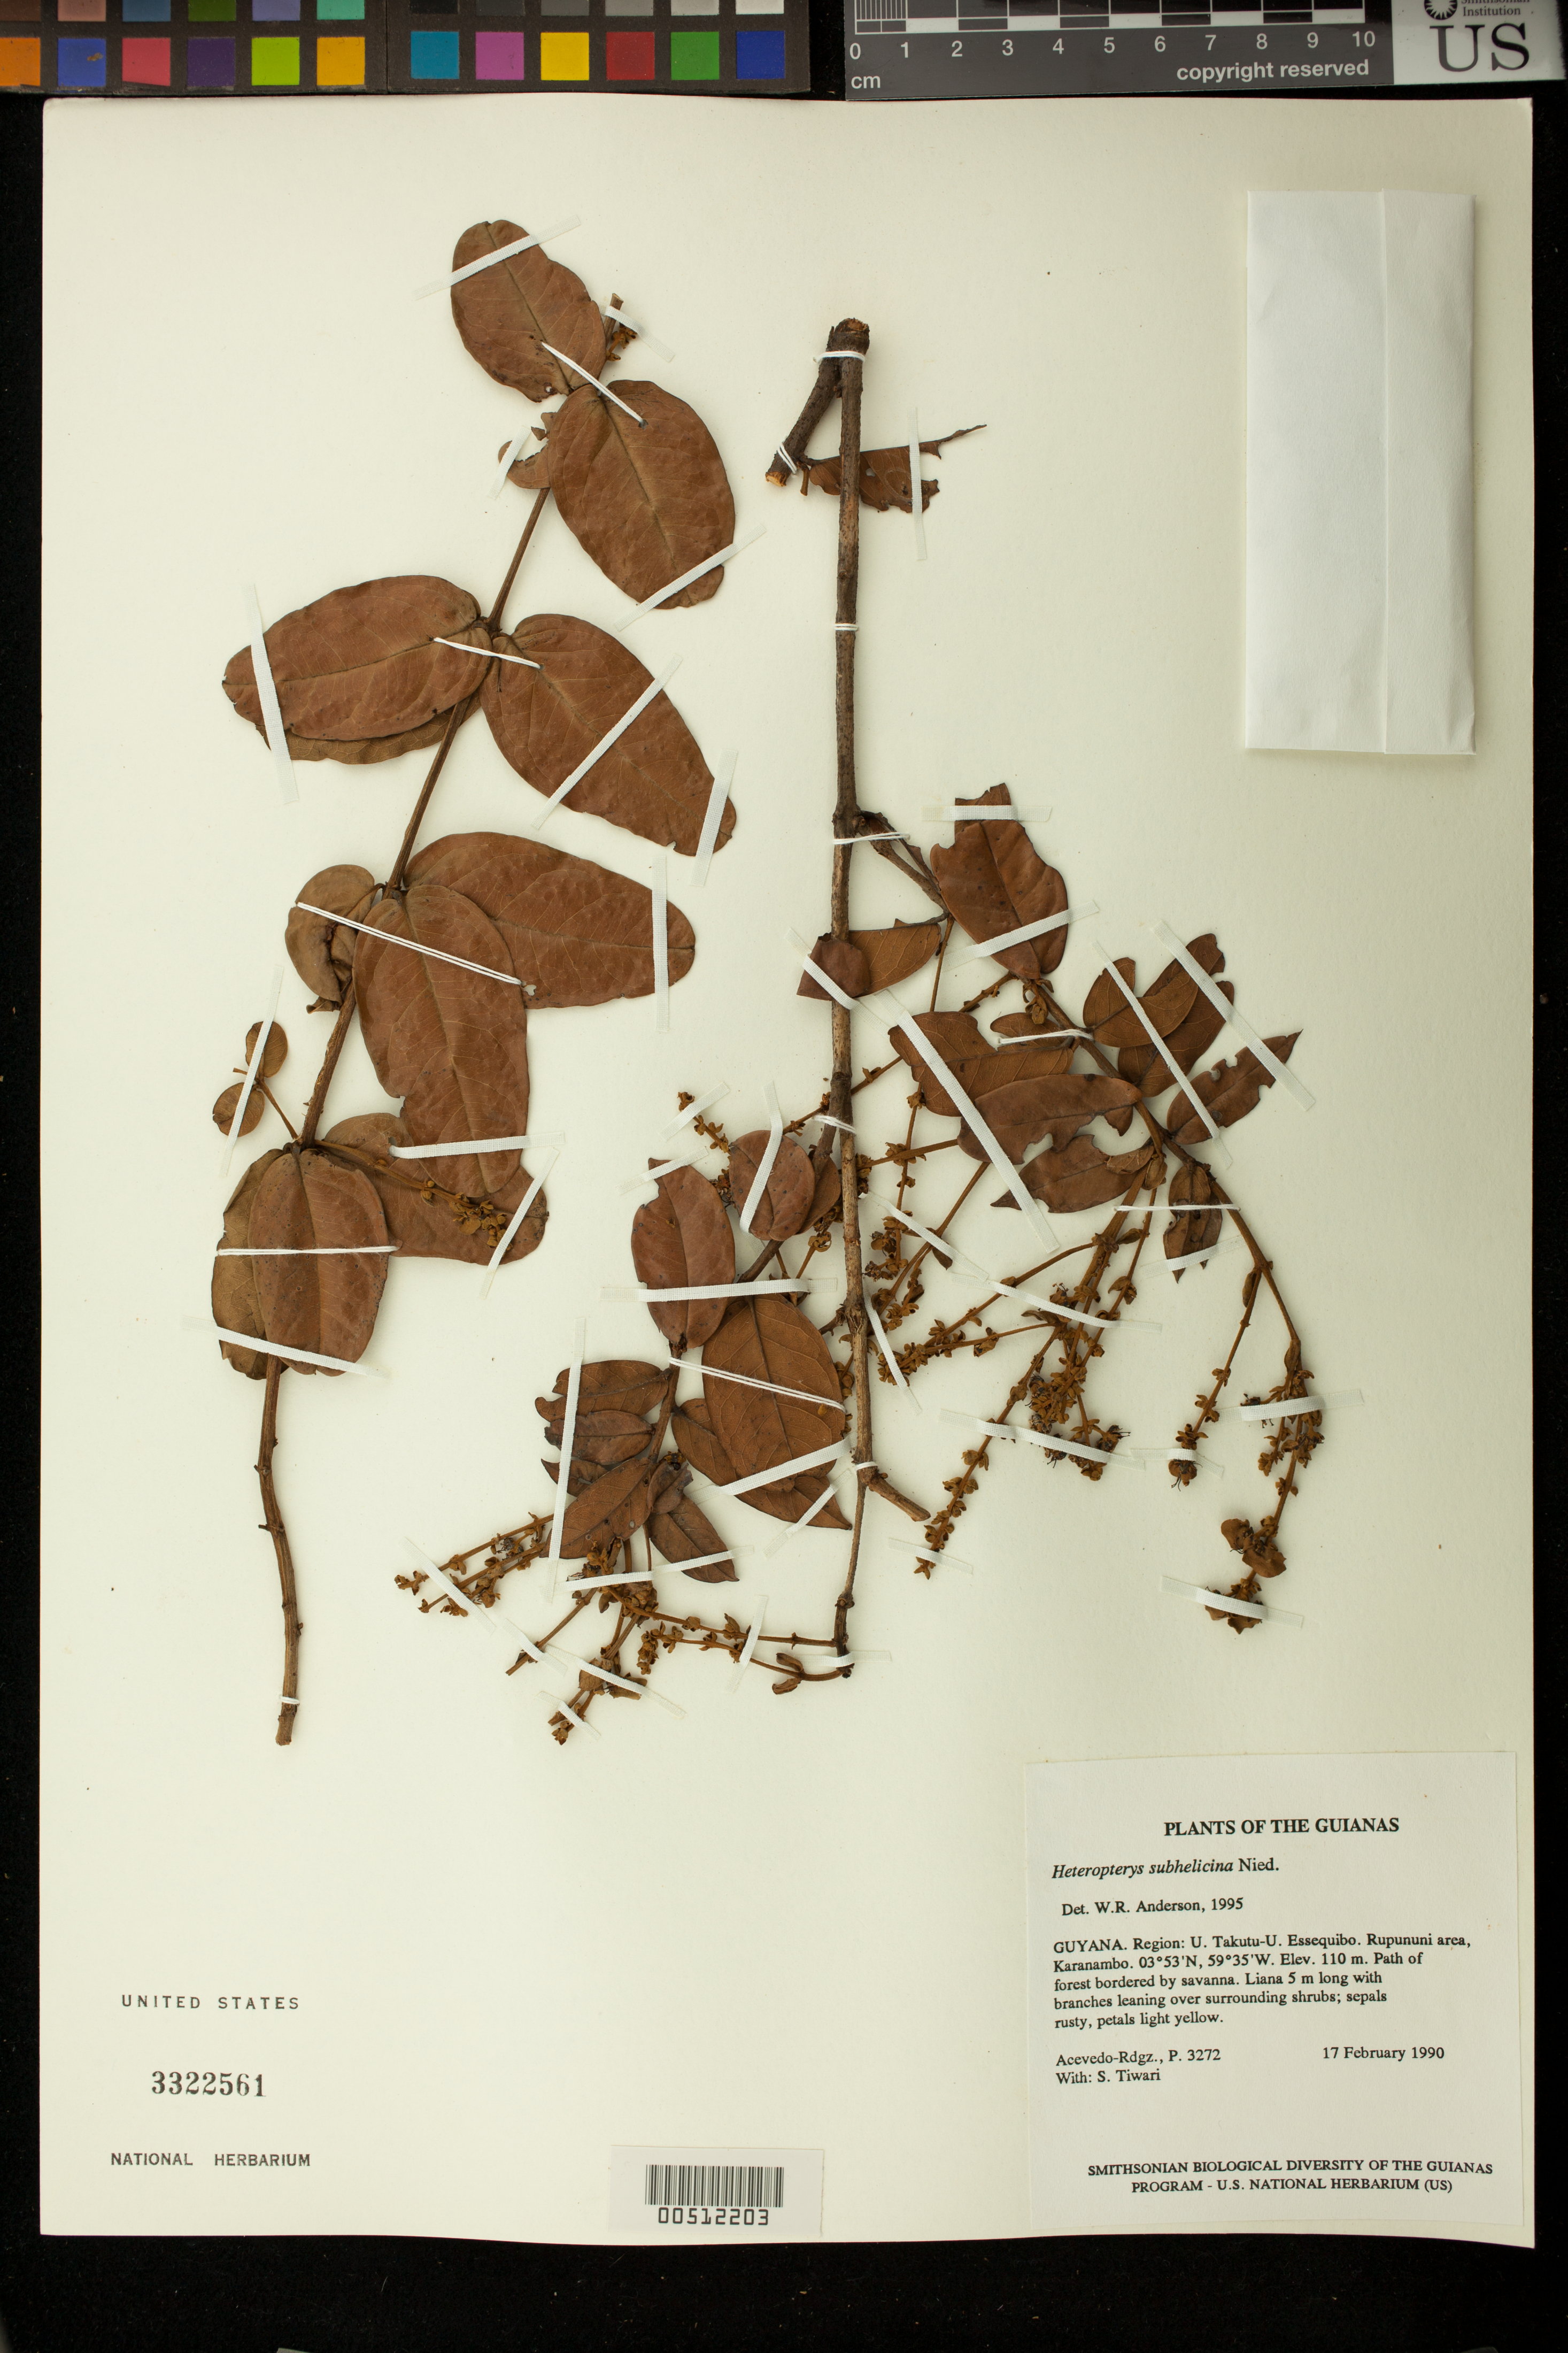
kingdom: Plantae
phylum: Tracheophyta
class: Magnoliopsida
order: Malpighiales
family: Malpighiaceae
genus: Heteropterys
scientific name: Heteropterys subhelicina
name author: Nied.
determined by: Anderson, W. R., (MICH), University of Michigan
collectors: P. Acevedo-Rodr. & S. Tiwari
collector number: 3272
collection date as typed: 17 Feb 1990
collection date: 1990-02-17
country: Guyana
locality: U. Takutu - U. Essequibo. Rupununi area, Karanambo.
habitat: Path of forest bordered by savanna.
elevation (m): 110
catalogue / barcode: US 3322561